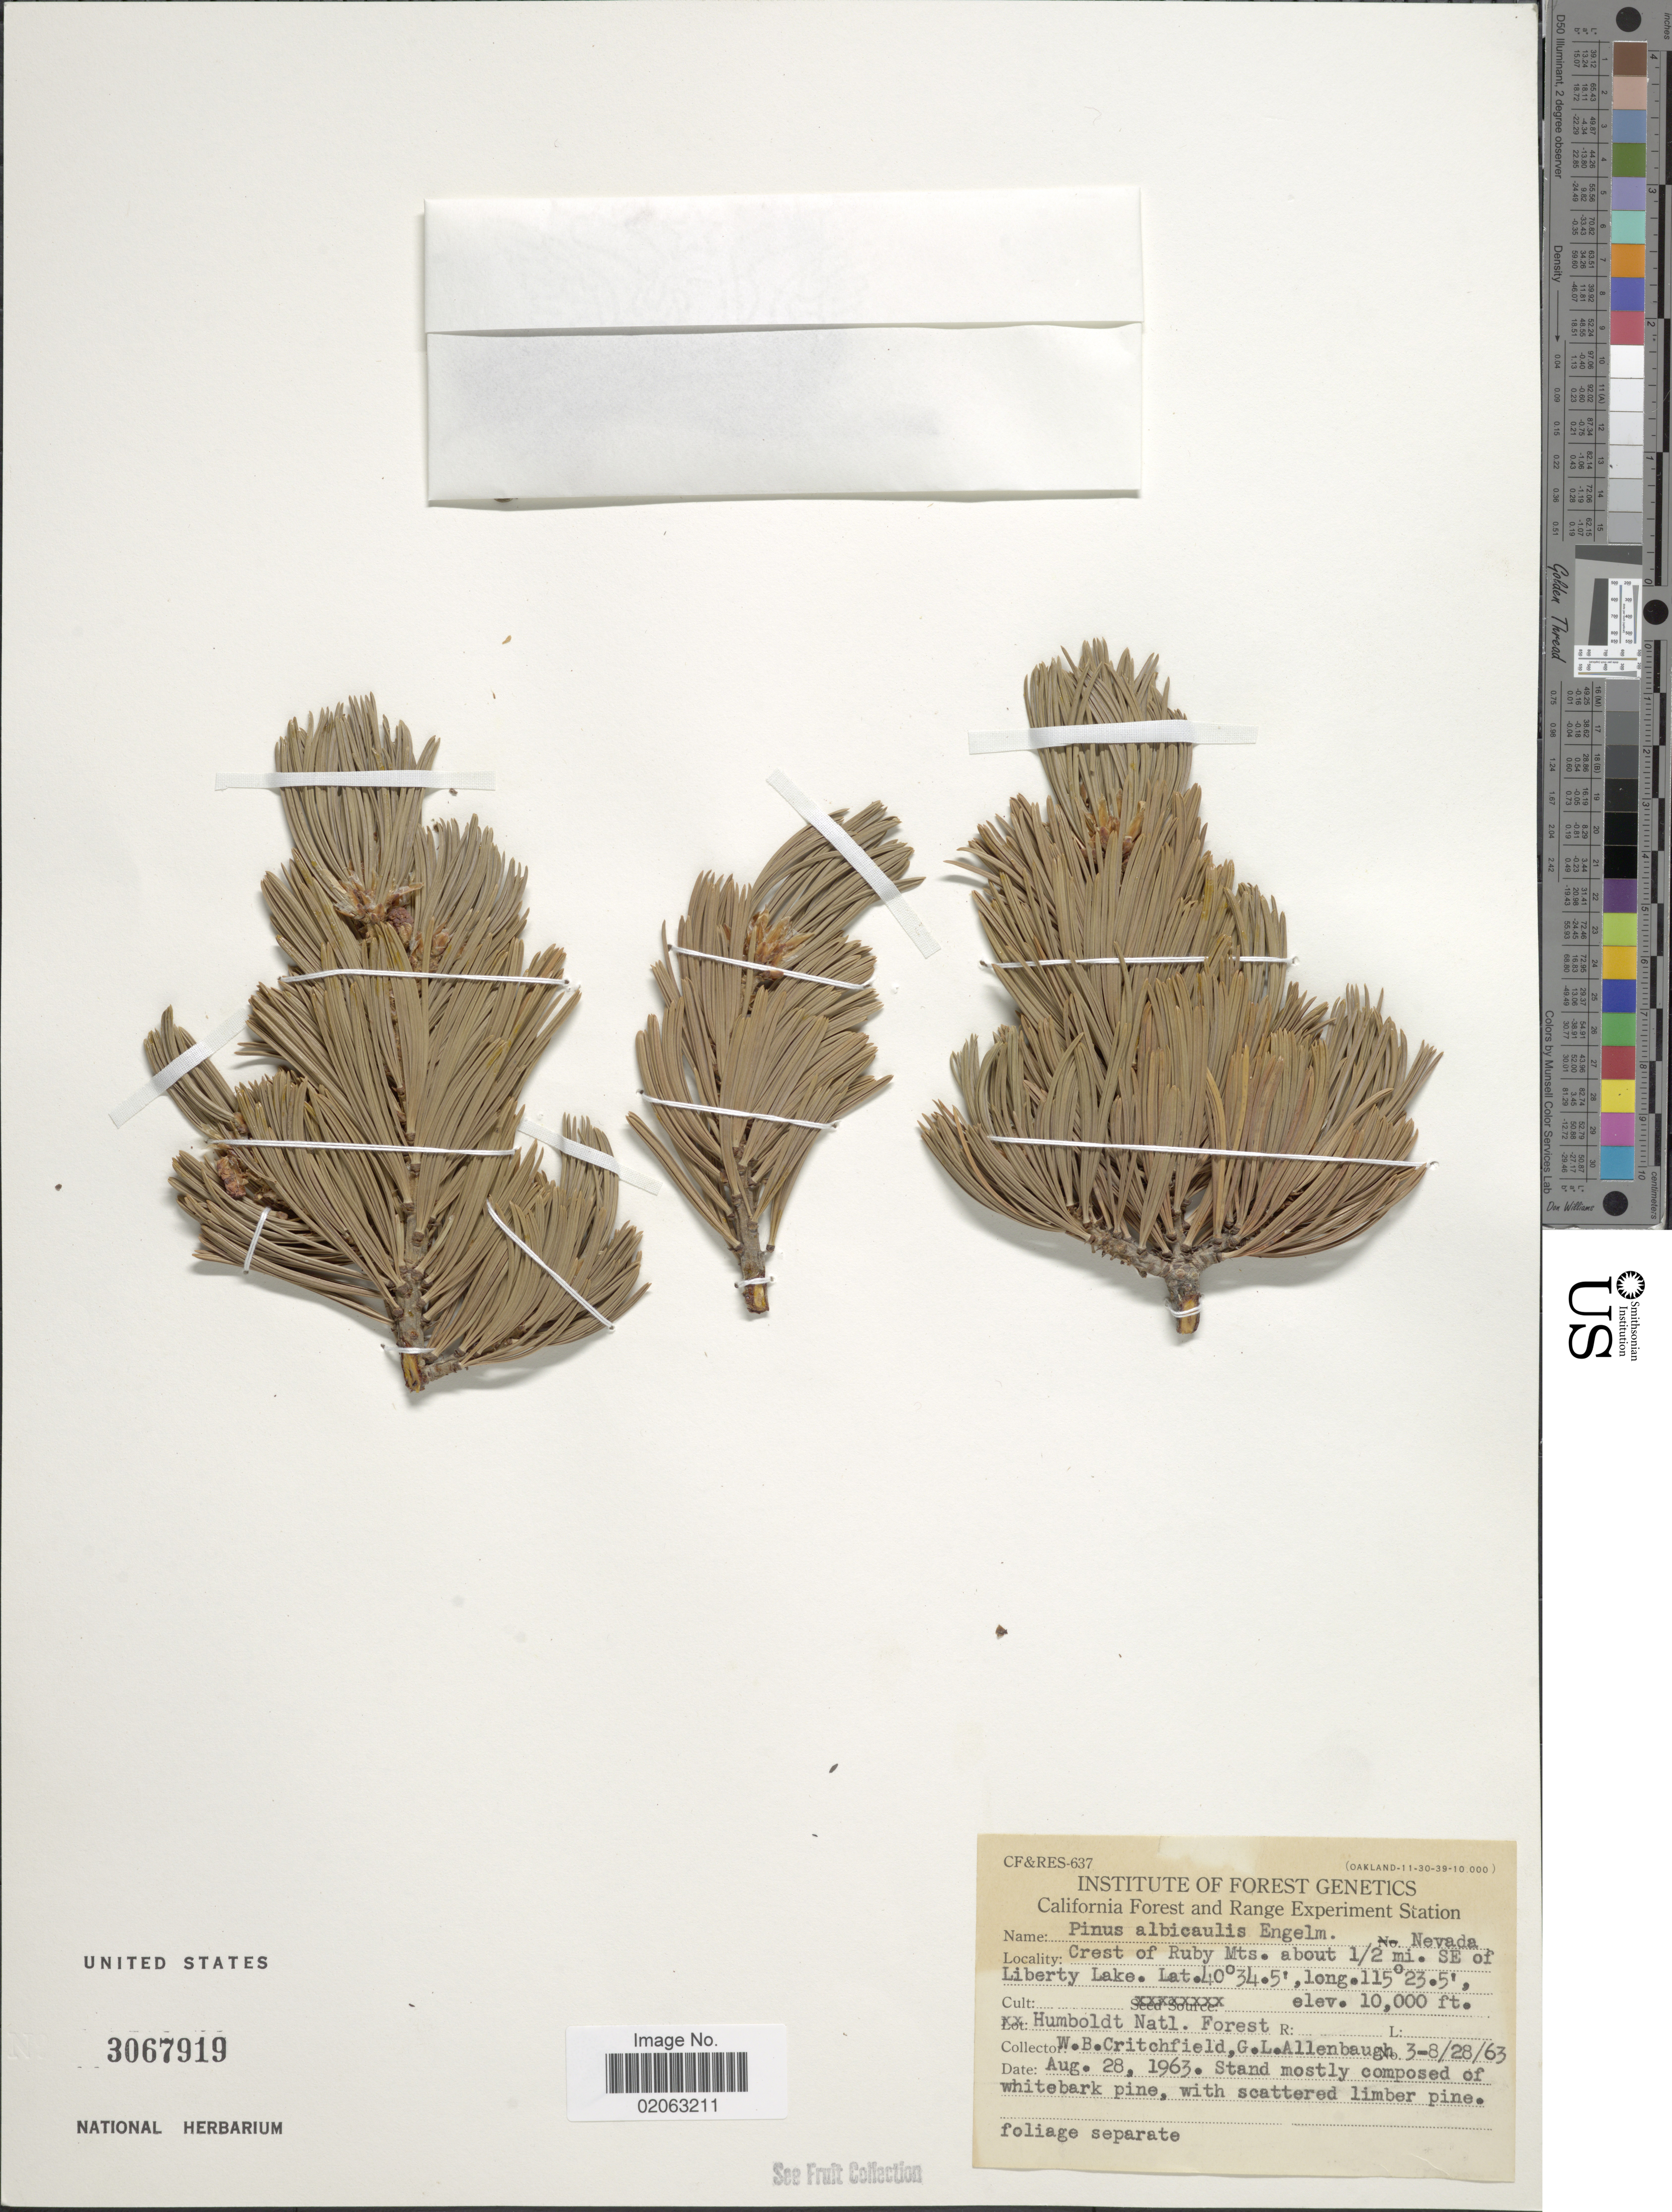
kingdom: Plantae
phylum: Tracheophyta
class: Pinopsida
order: Pinales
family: Pinaceae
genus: Pinus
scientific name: Pinus albicaulis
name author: Engelm.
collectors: W. B. Critchfield & G. Allenbaugh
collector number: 3-8/28/63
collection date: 1963-08-28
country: United States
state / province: Nevada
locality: Crest of Ruby Mts. about ½ mi SE of Liberty Lake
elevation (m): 3048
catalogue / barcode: US 3067919